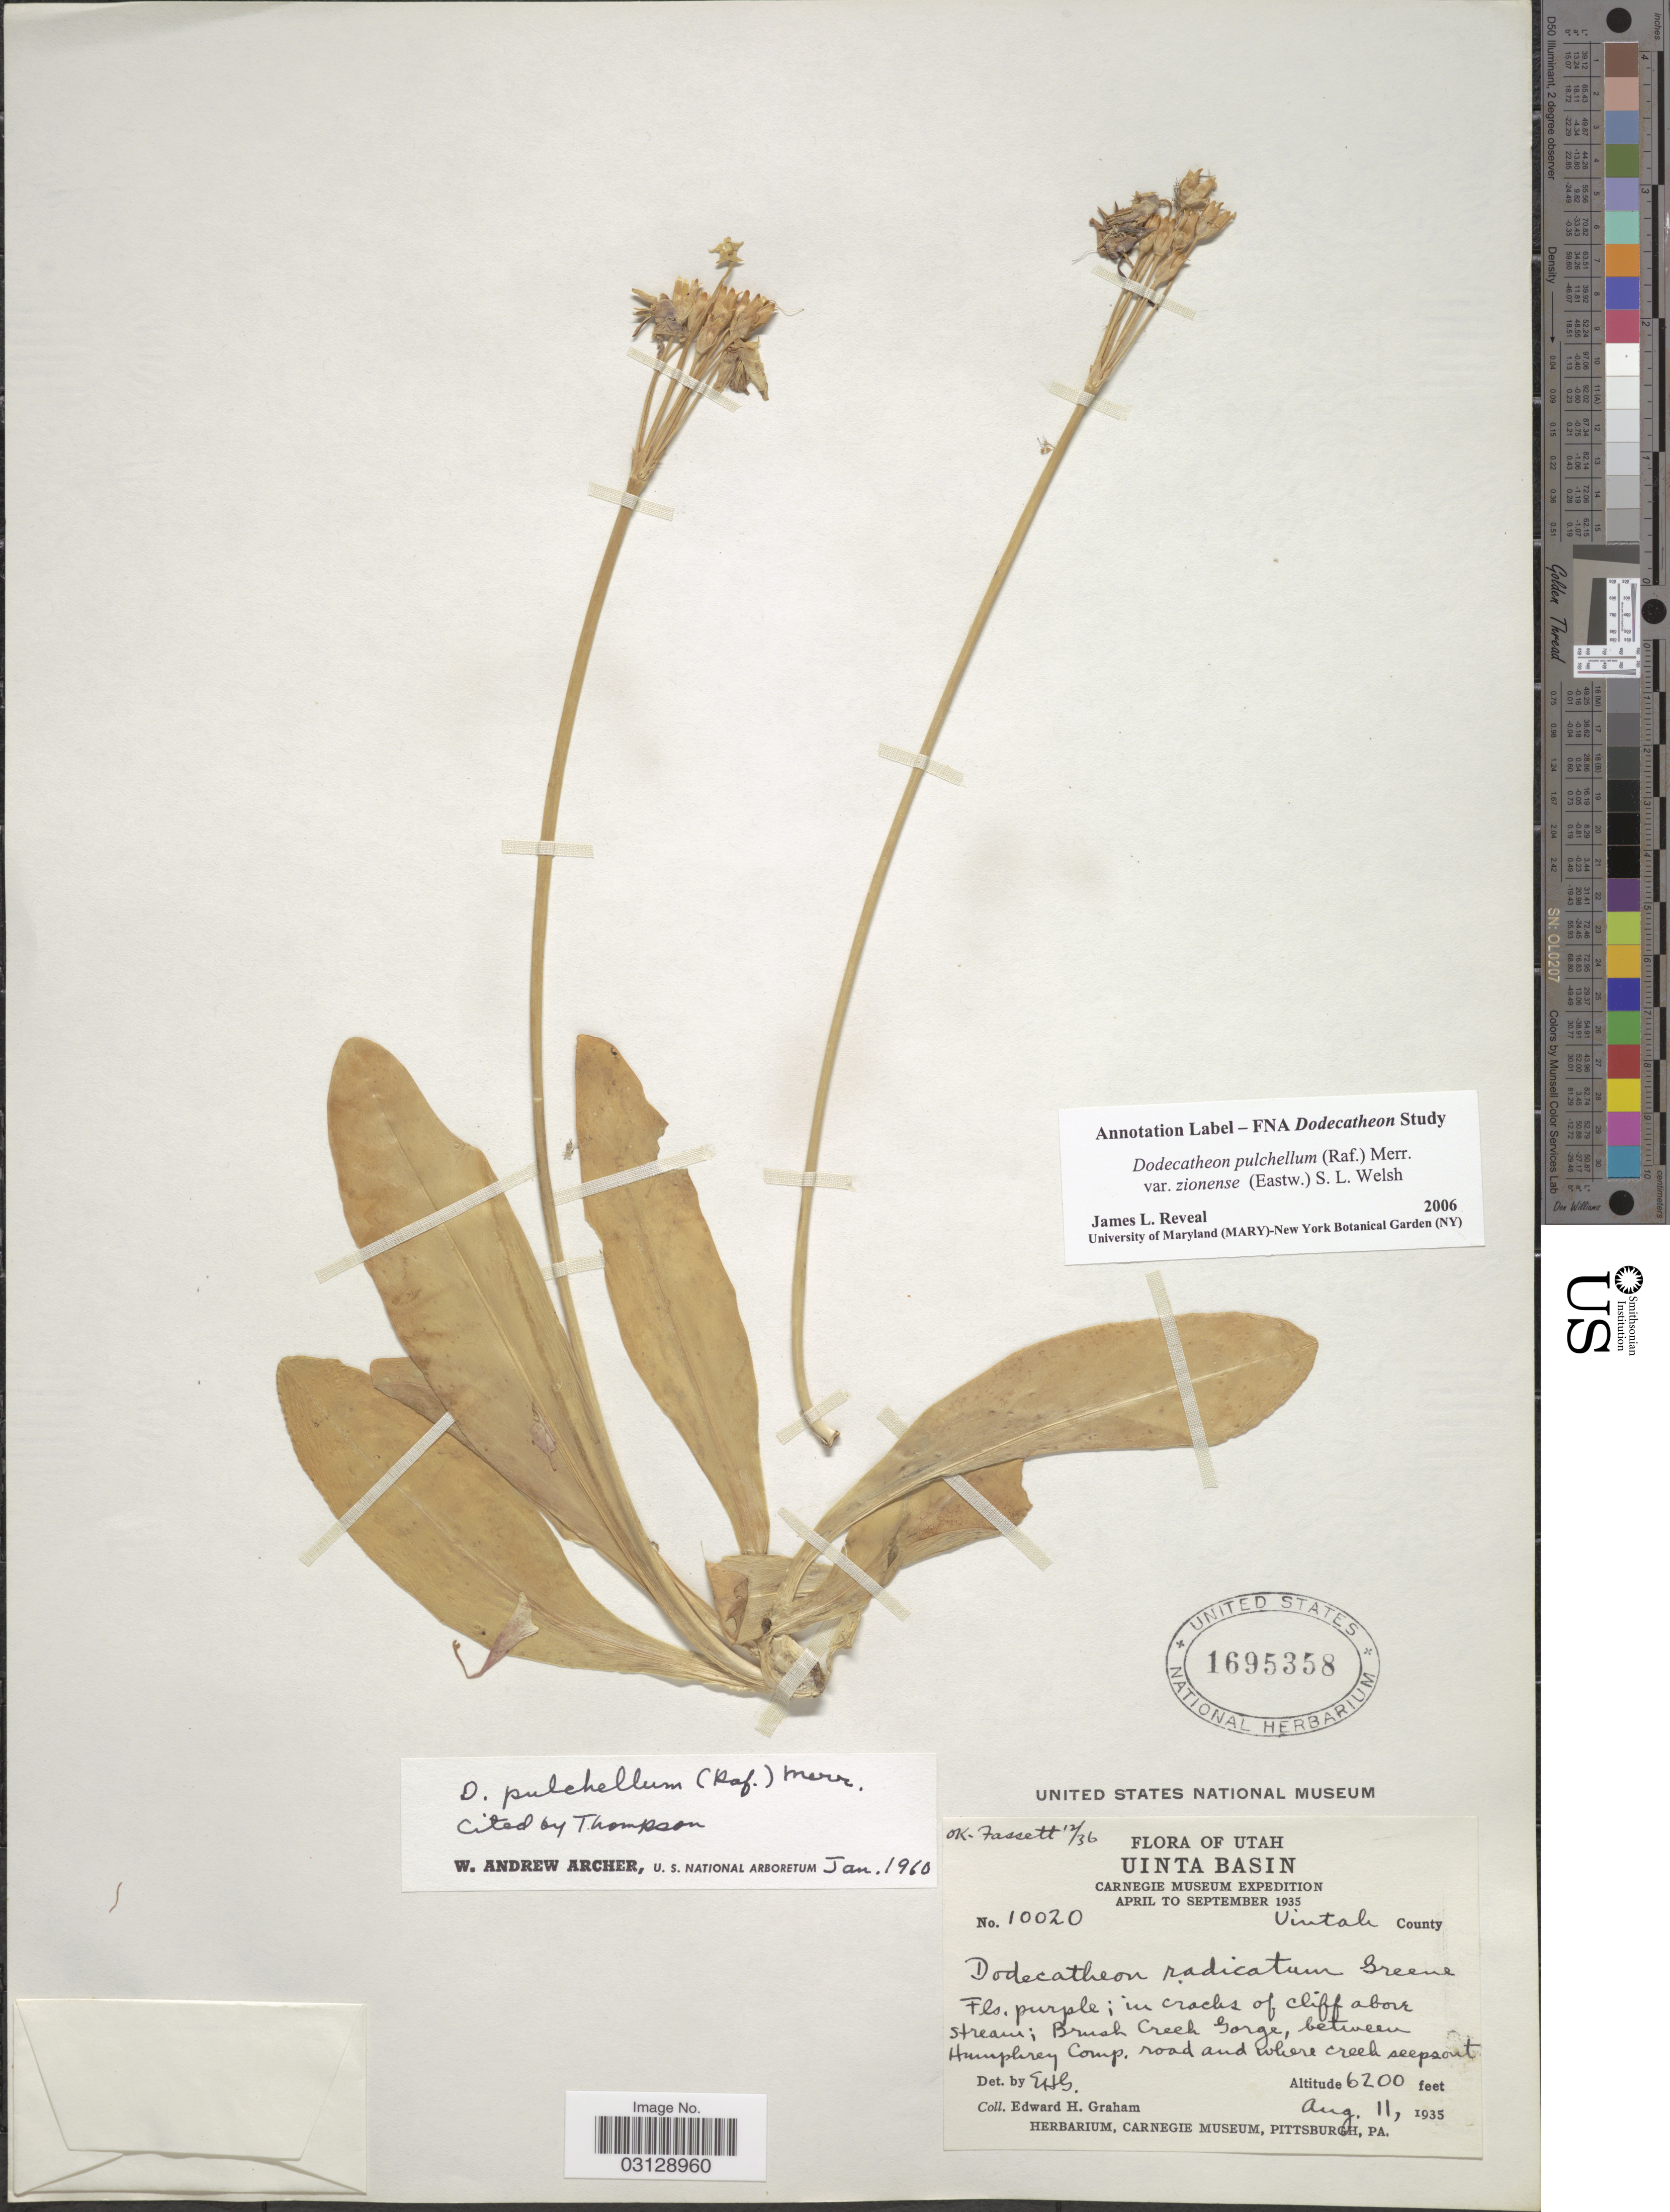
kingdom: Plantae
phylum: Tracheophyta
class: Magnoliopsida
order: Ericales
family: Primulaceae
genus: Dodecatheon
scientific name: Dodecatheon pulchellum var. zionense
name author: (Eastw.) Welsh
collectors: E. H. Graham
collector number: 10020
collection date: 1935-08-11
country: United States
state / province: Utah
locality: Uinta Basin. Uintah County. Brush Creek Gorge, between Humphrey Comp. road and where creek seeps out.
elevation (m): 1890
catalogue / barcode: US 1695358